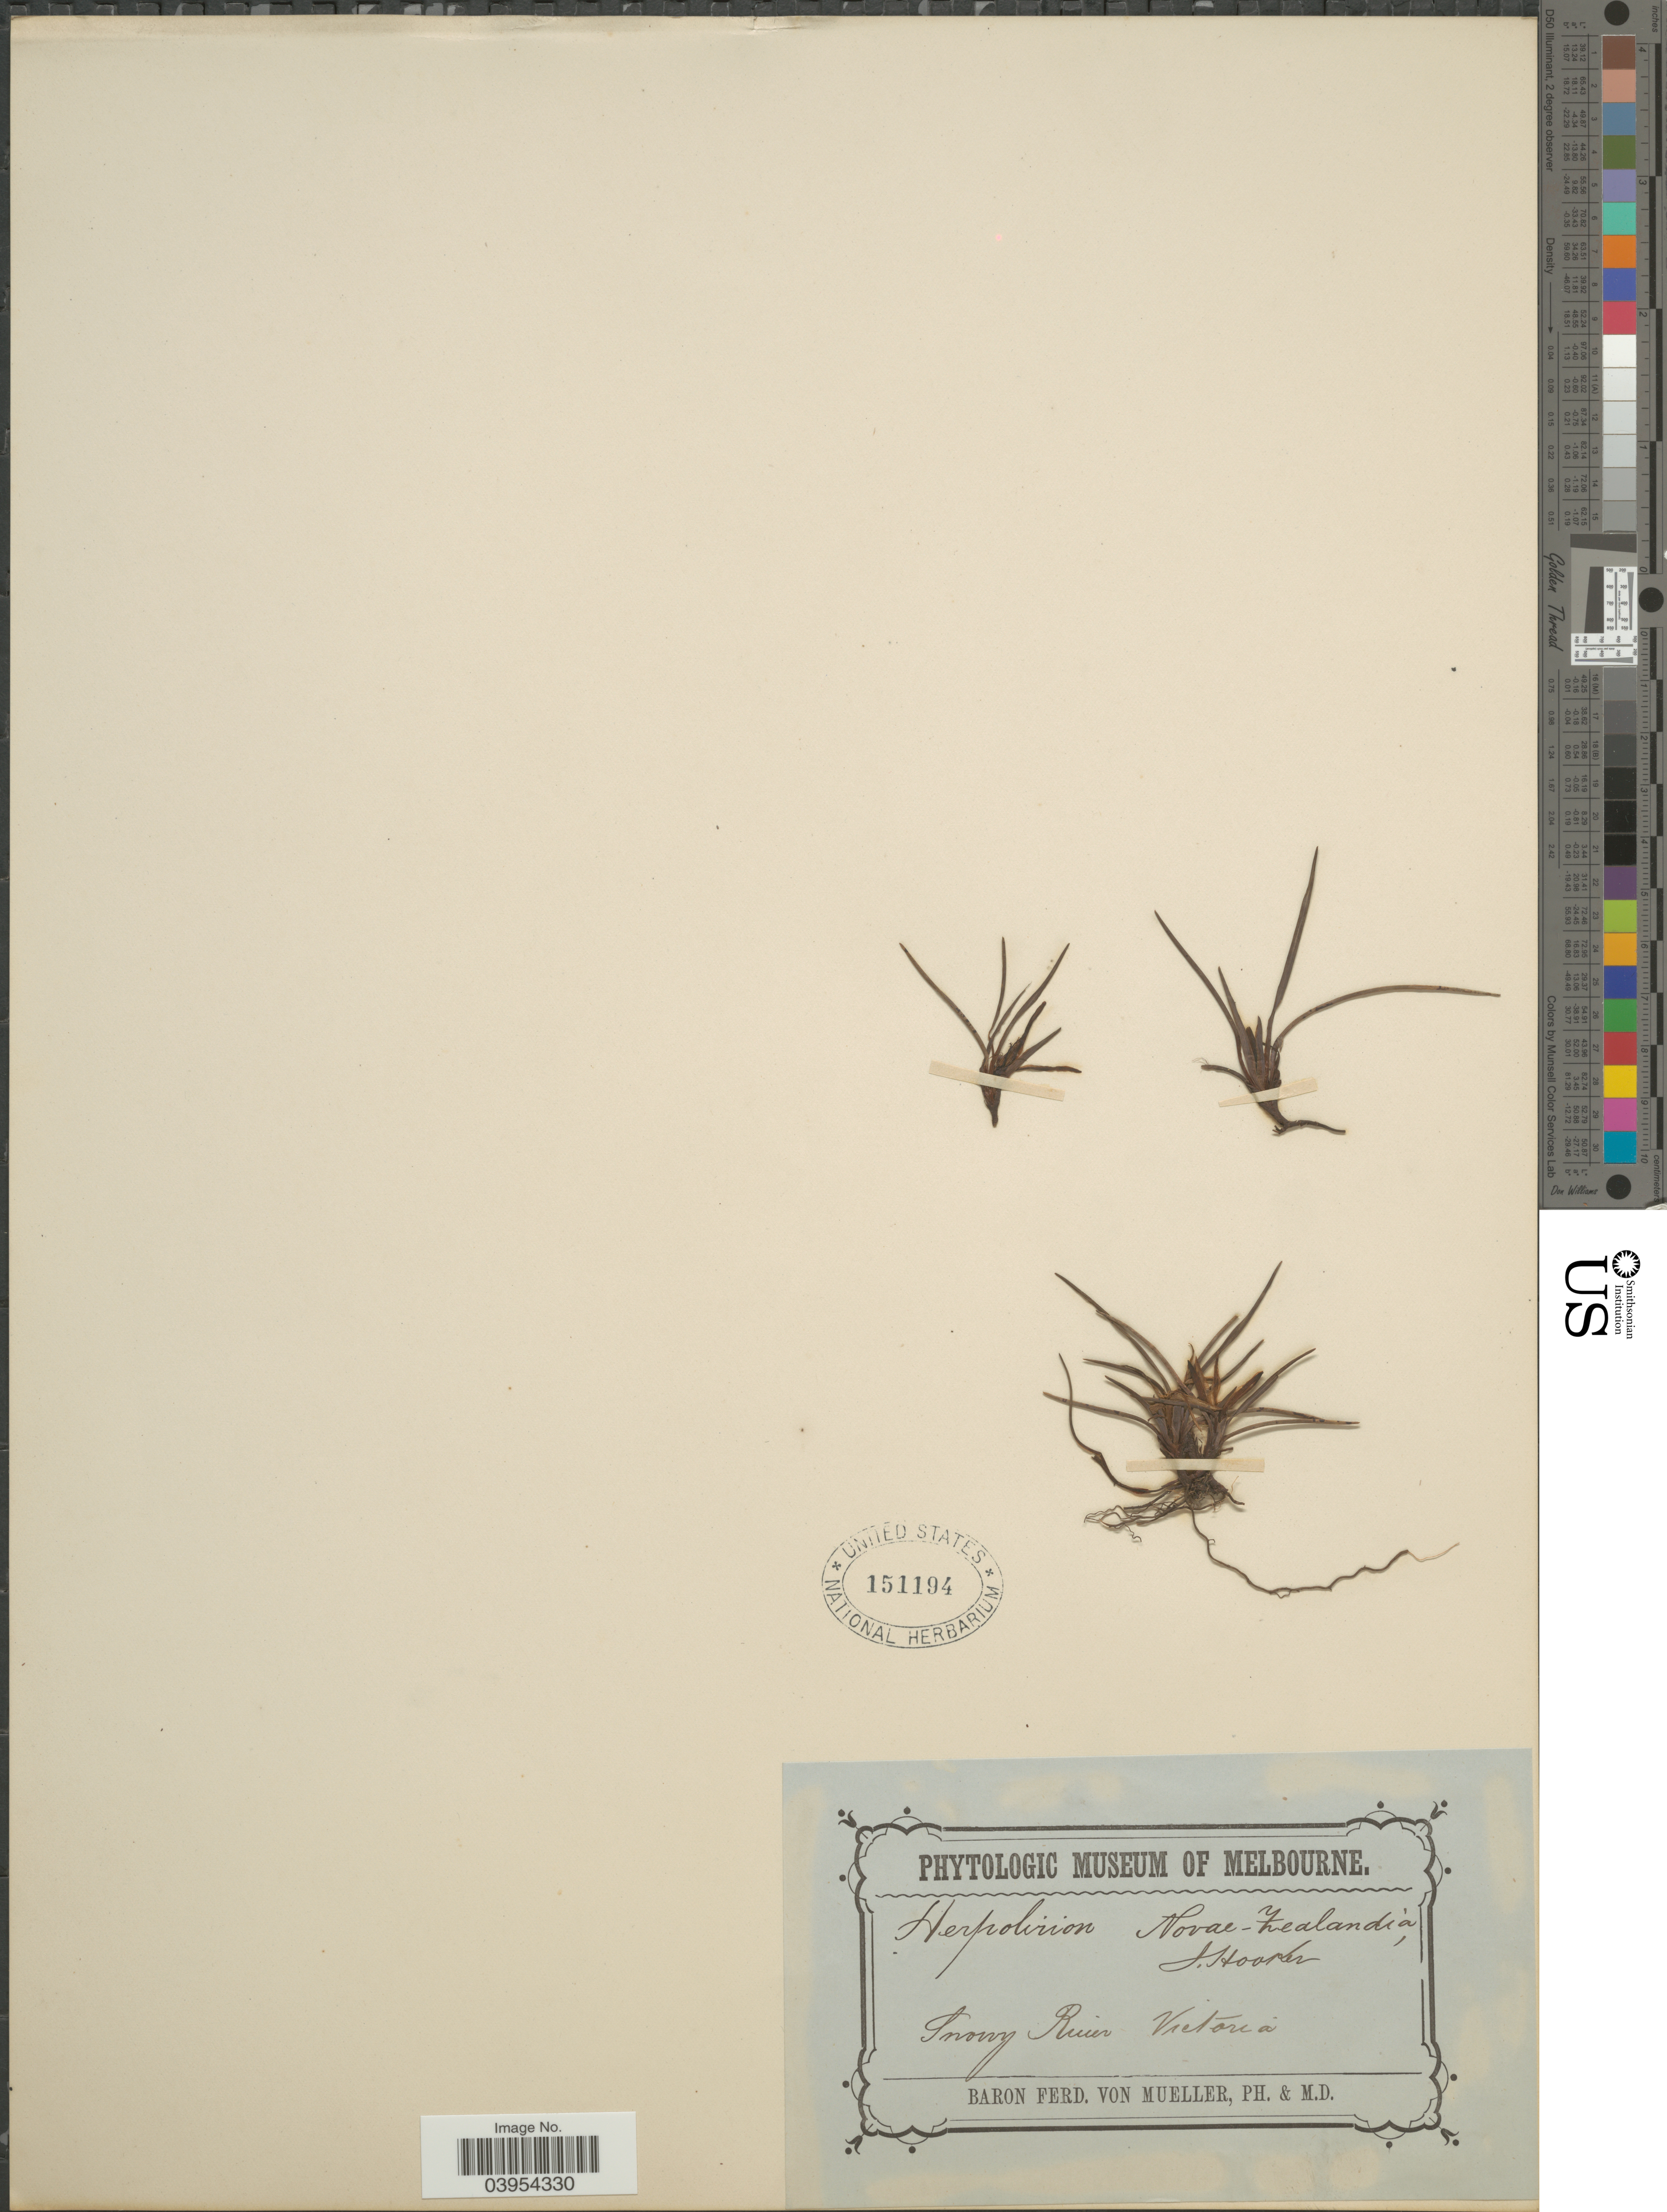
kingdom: Plantae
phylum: Tracheophyta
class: Liliopsida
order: Asparagales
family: Asphodelaceae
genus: Herpolirion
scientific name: Herpolirion novae-zeylandiae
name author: Hook. f.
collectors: B. von Mueller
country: Australia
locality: Snowy River. Victoria.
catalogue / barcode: US 151194